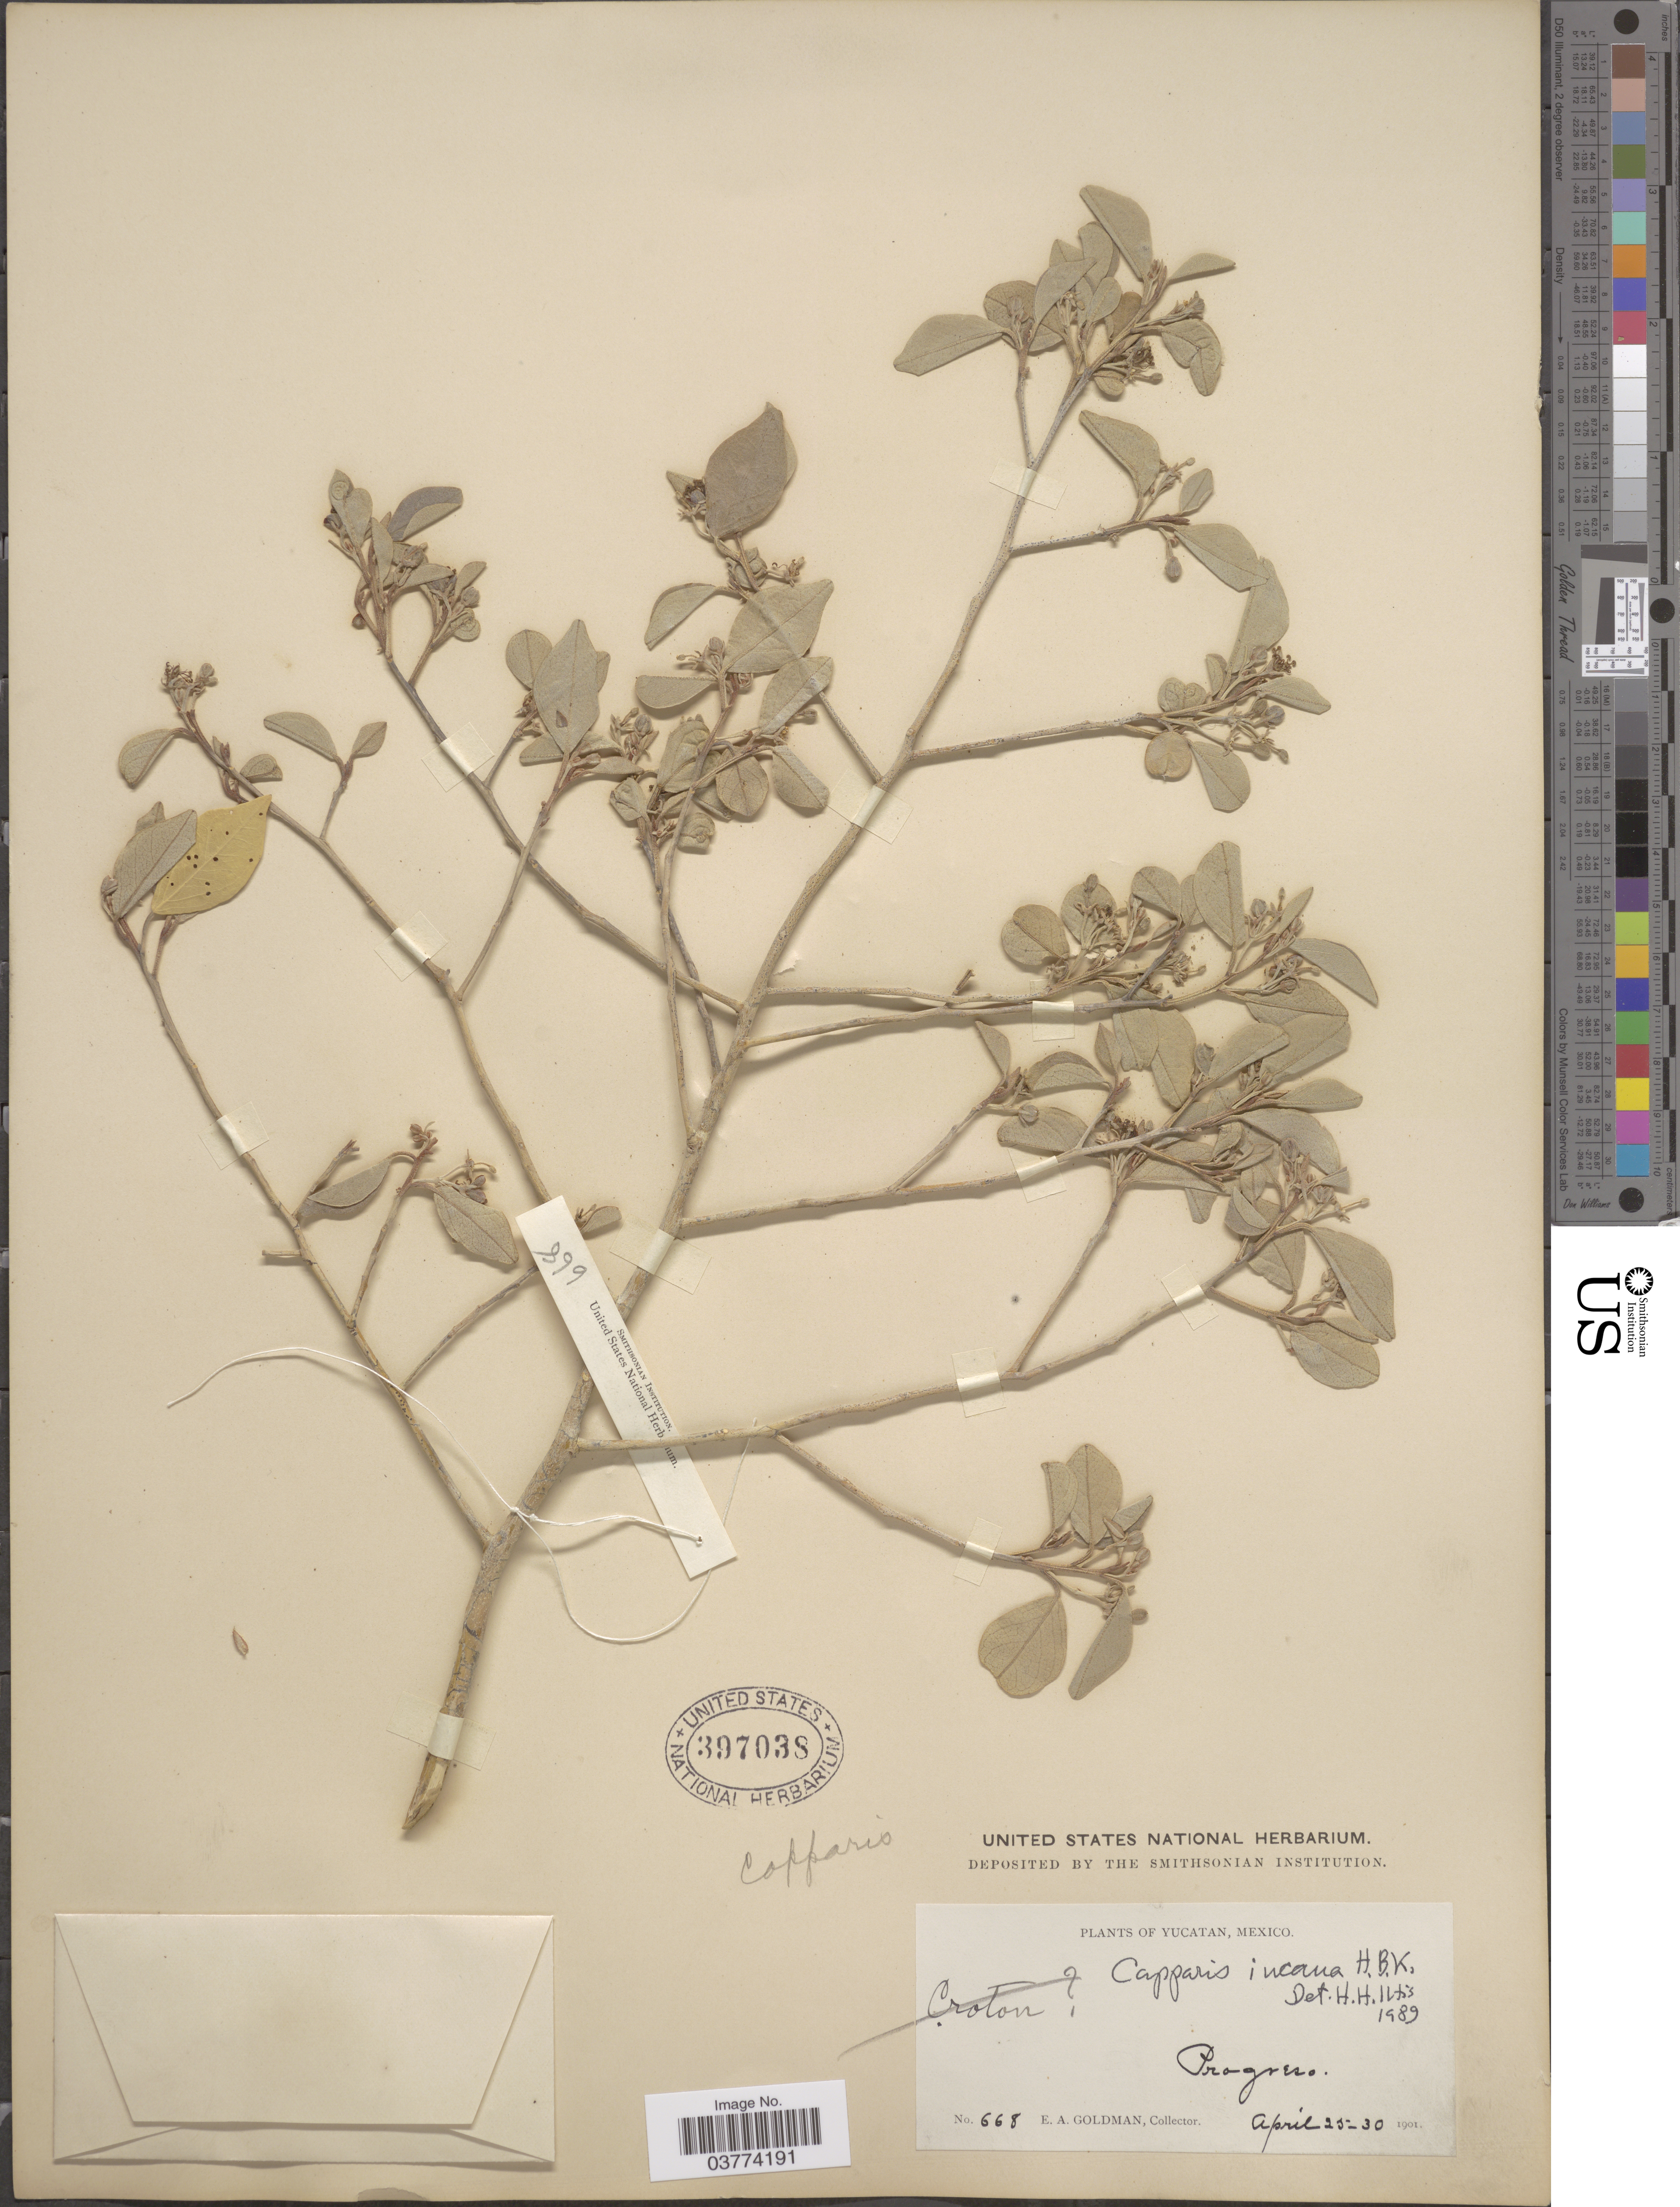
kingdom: Plantae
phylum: Tracheophyta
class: Magnoliopsida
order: Brassicales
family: Capparaceae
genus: Quadrella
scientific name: Quadrella incana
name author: (Kunth) Iltis & Cornejo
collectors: E. A. Goldman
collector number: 668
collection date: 1901-04-25/1901-04-30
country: Mexico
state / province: Yucatán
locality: Progreso.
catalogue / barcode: US 397038